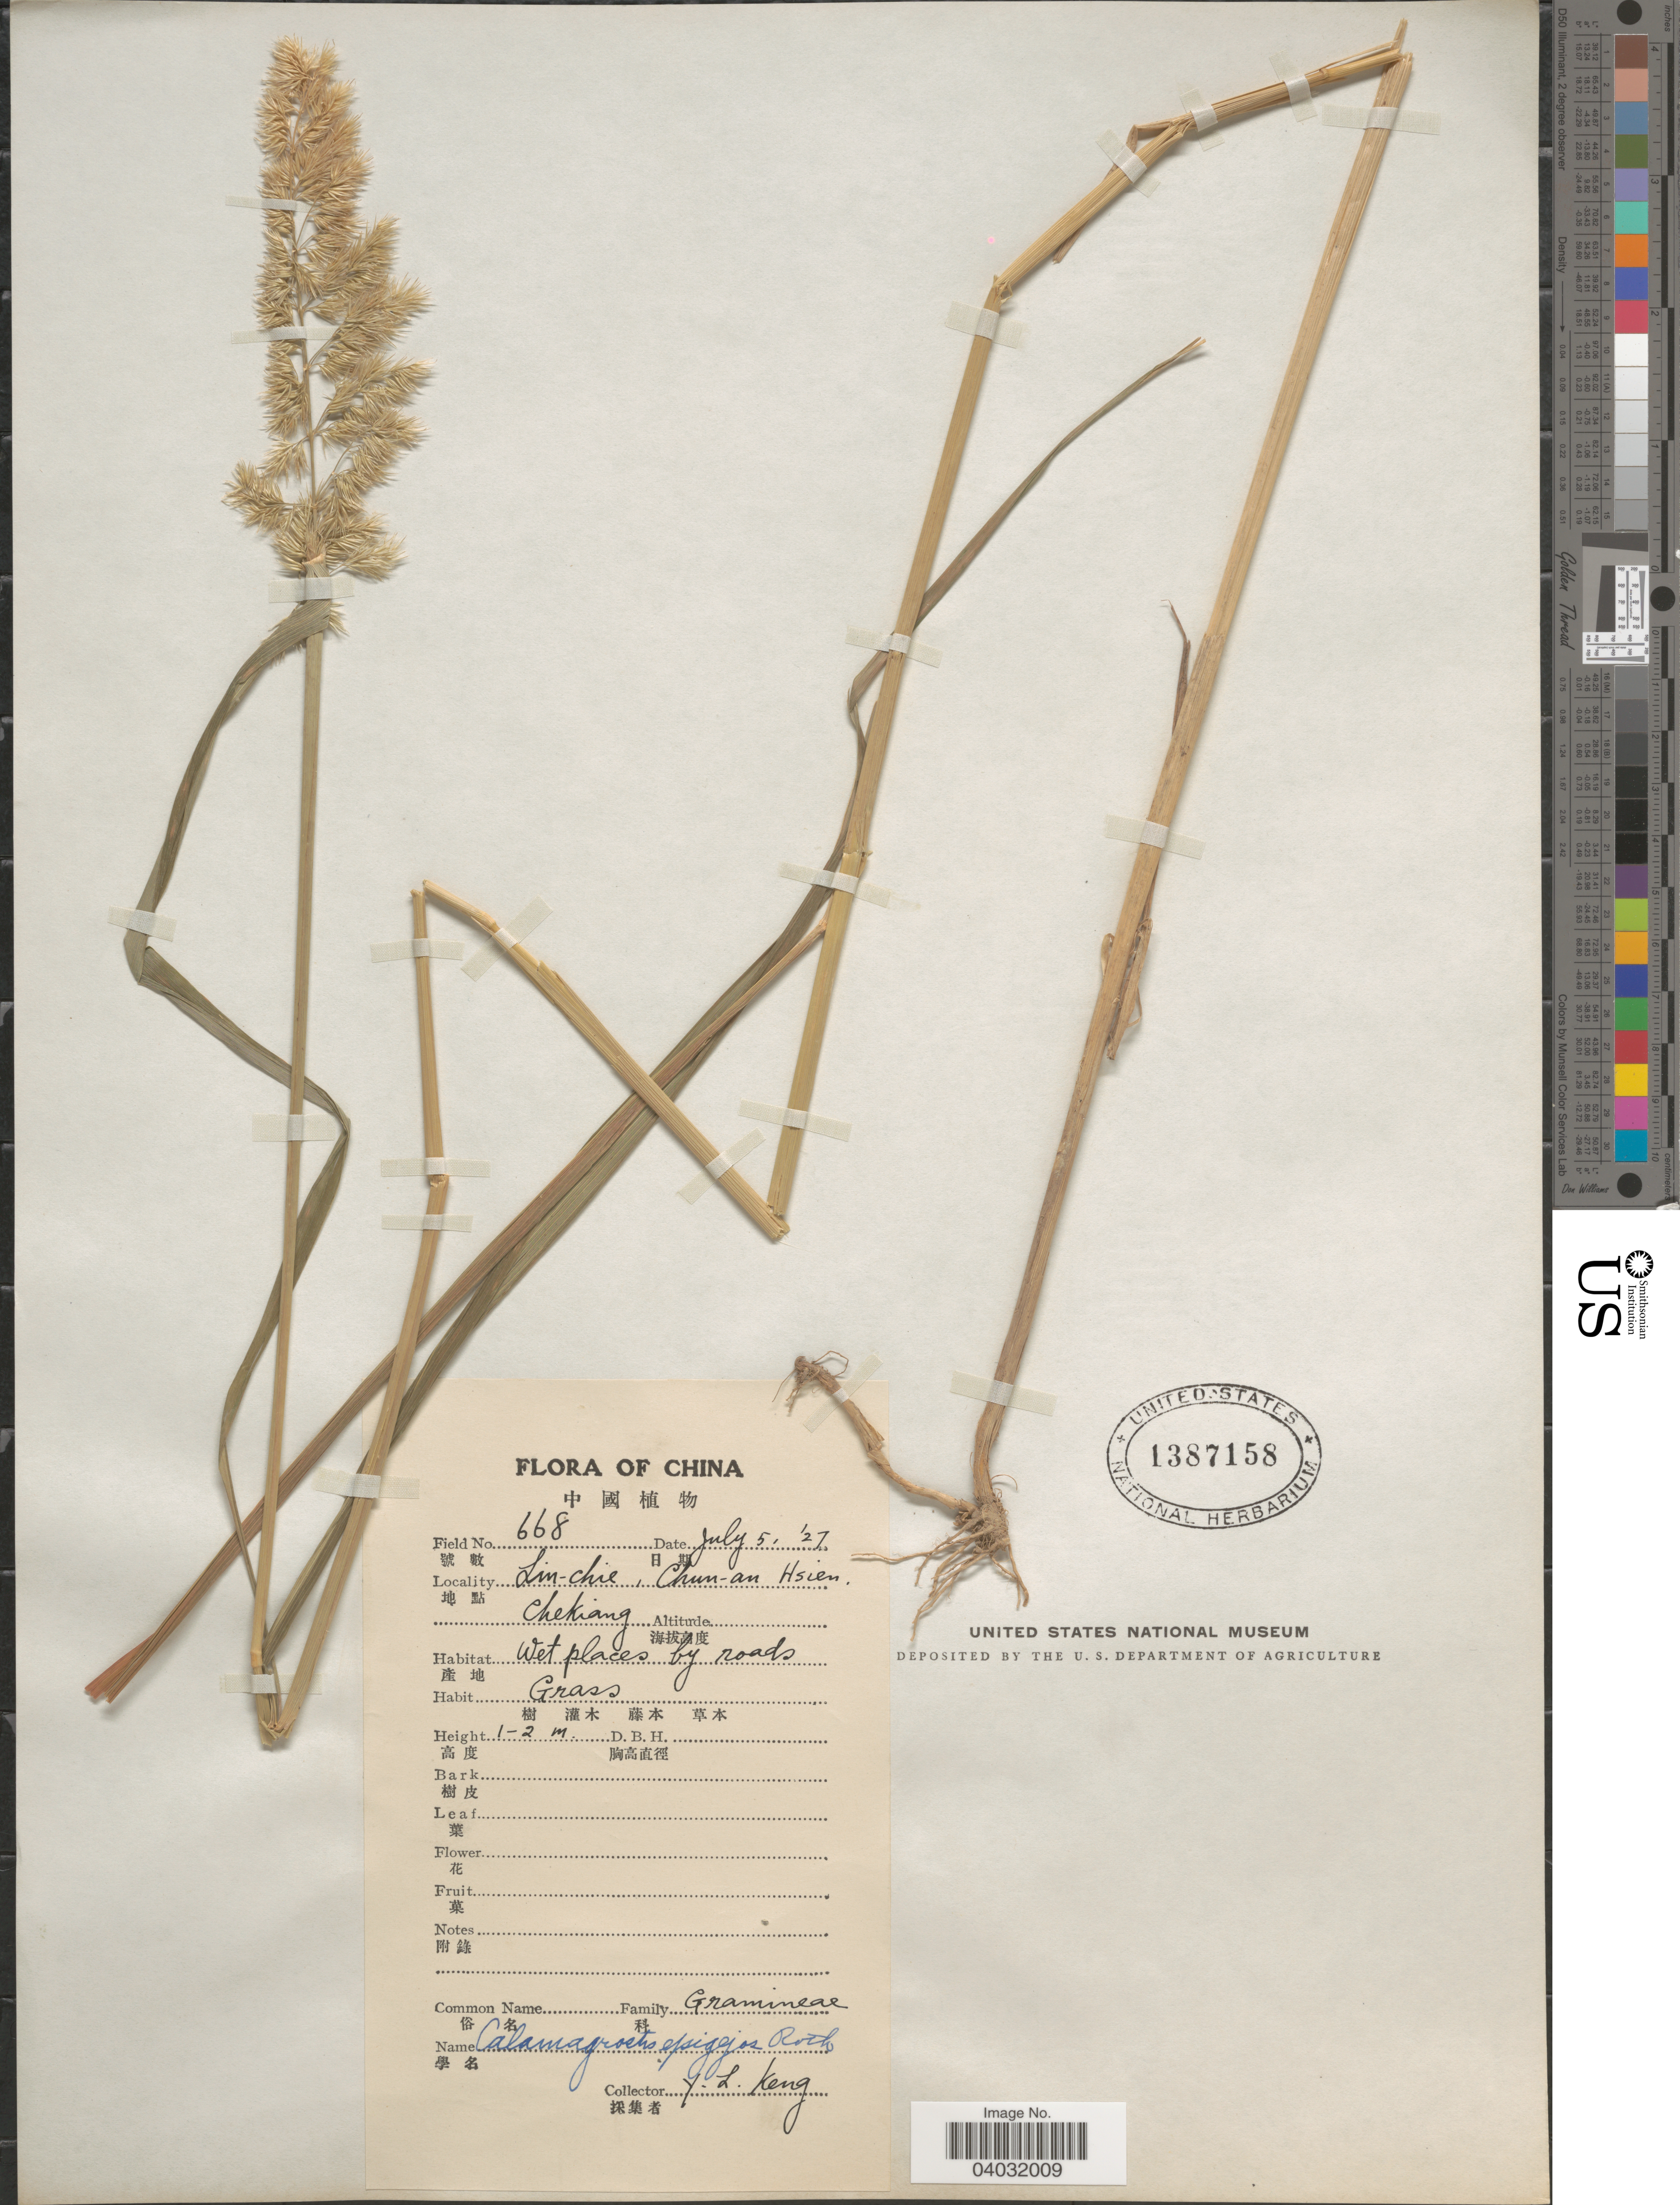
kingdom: Plantae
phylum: Tracheophyta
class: Liliopsida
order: Poales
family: Poaceae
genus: Calamagrostis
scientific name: Calamagrostis epigeios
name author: (L.) Roth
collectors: Y. L. Keng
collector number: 668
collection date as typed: Transcribed d/m/y: 5/7/27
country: China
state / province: Zhejiang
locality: Lin-chie, Chun-an Hsien. Chekiang.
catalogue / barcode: US 1387158